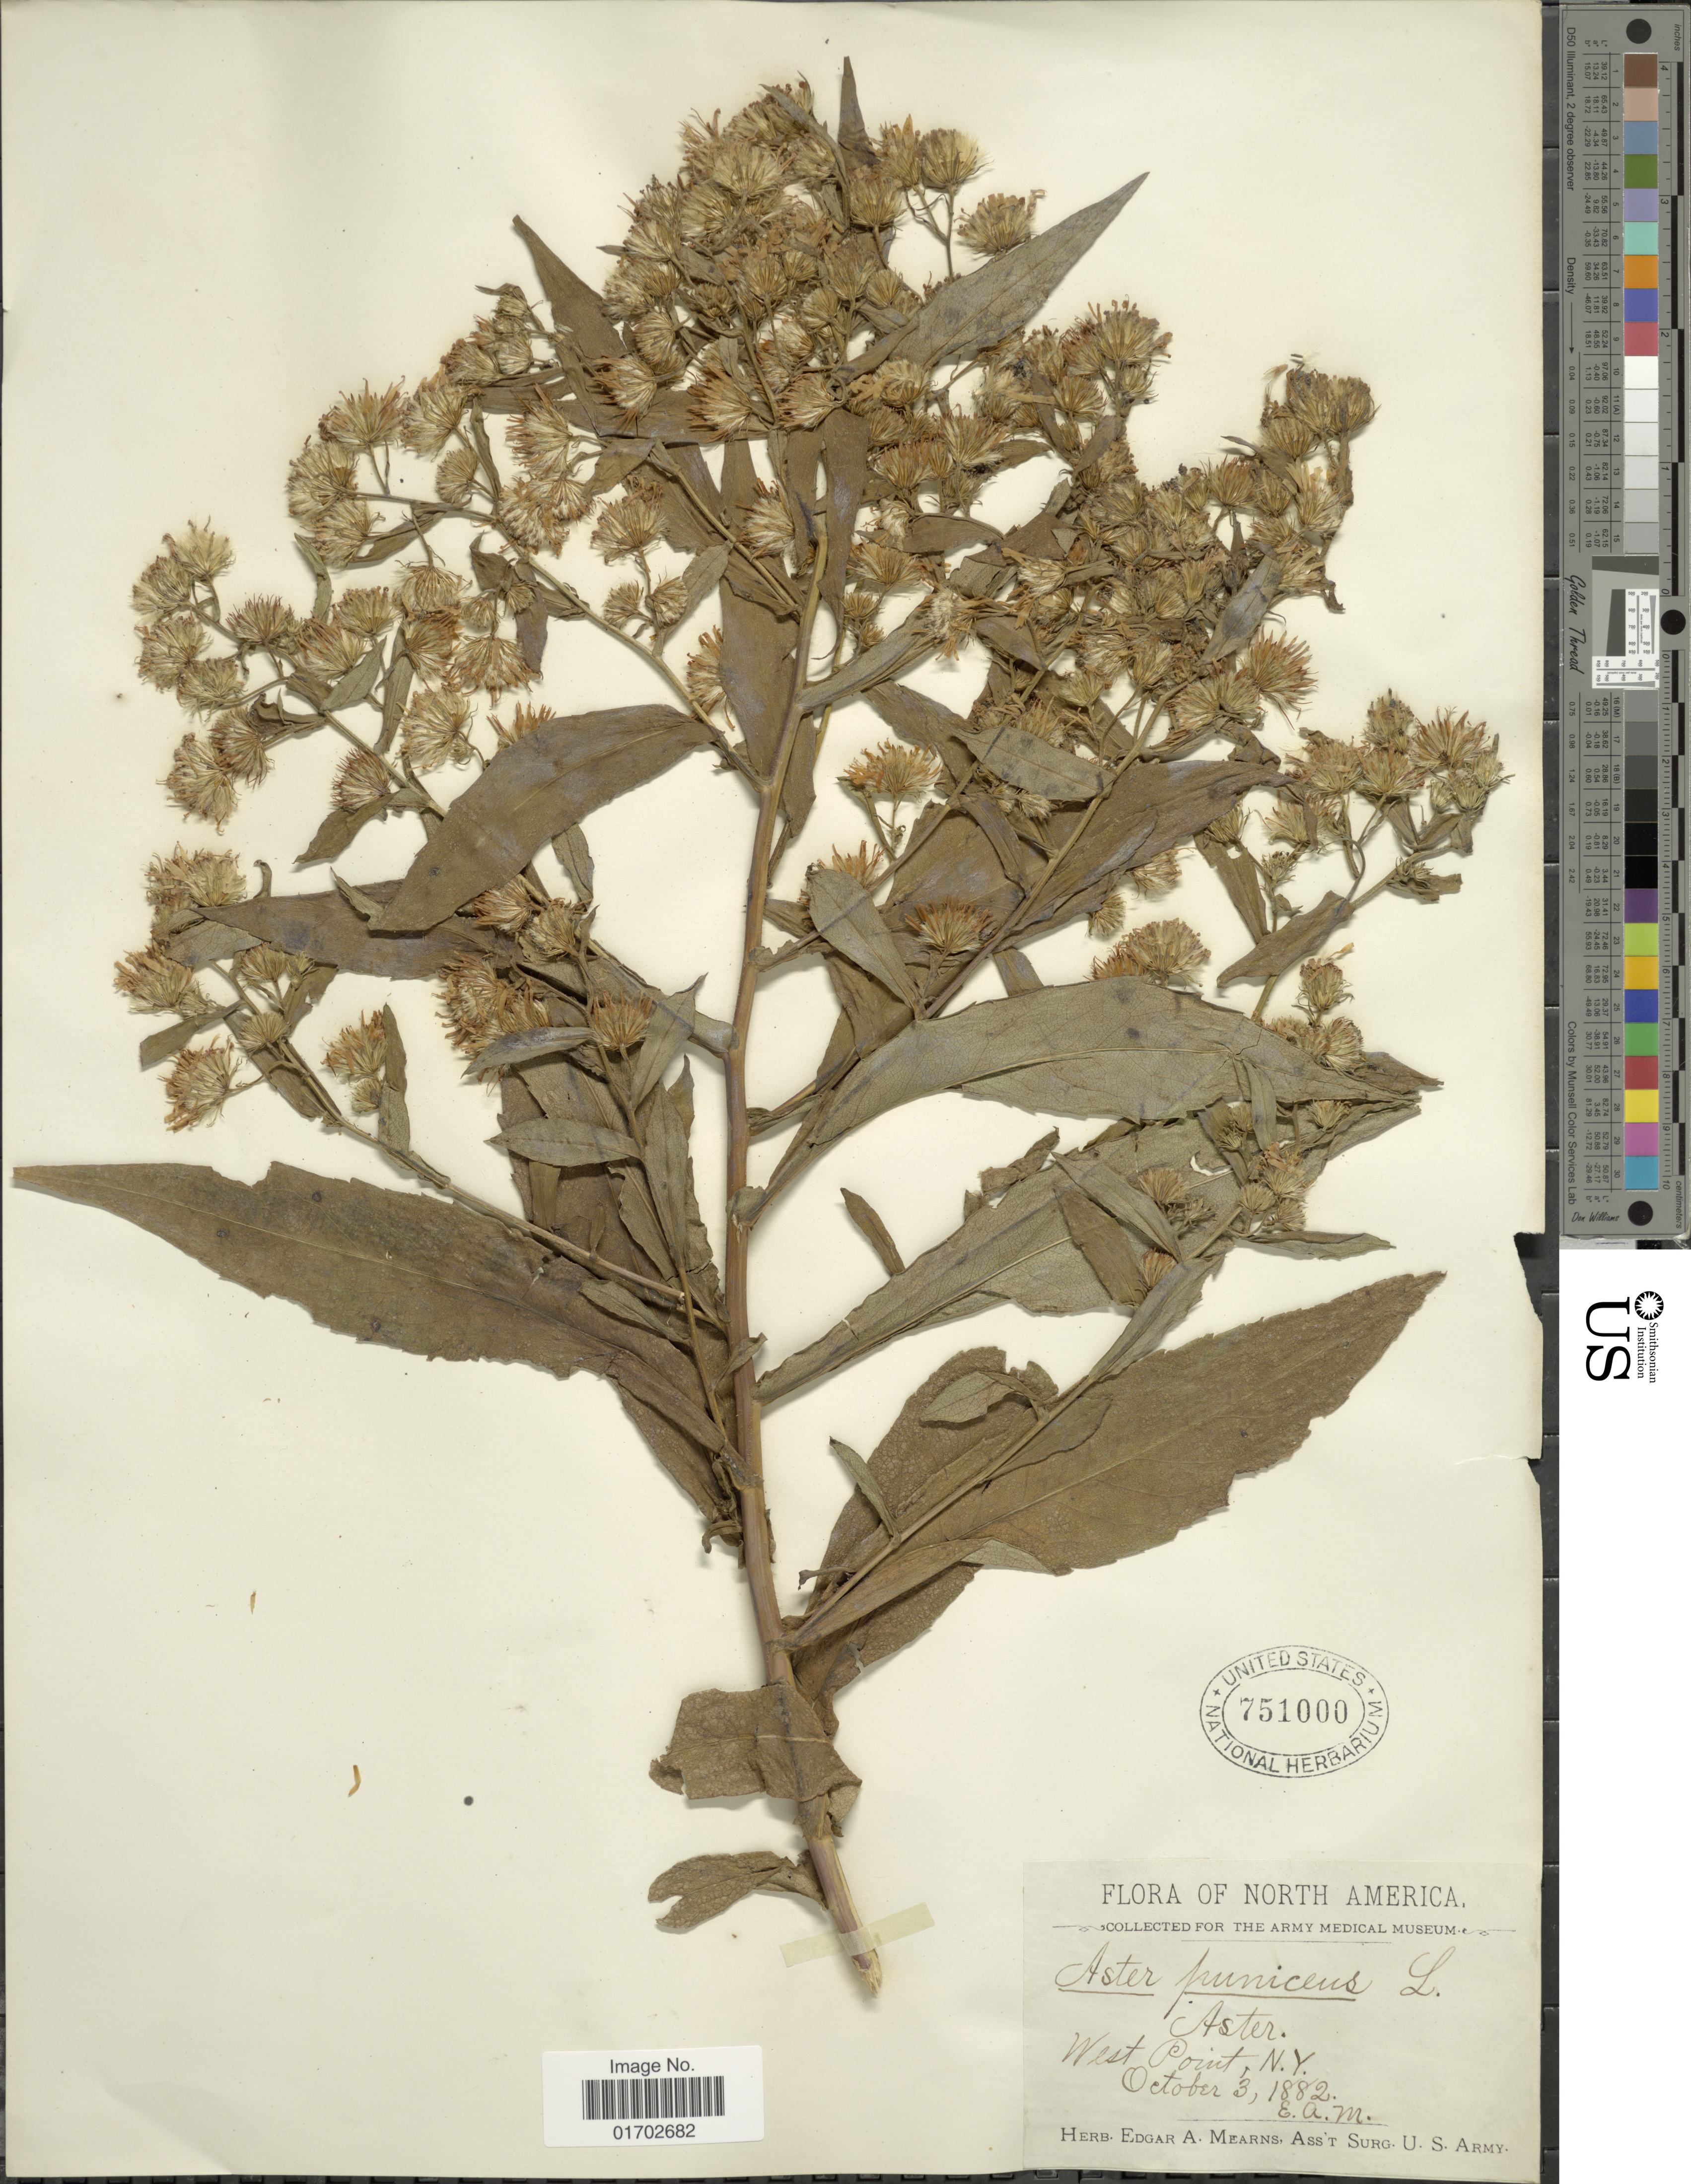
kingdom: Plantae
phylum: Tracheophyta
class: Magnoliopsida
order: Asterales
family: Asteraceae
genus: Symphyotrichum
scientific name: Symphyotrichum puniceum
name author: (L.) Á. Löve & D. Löve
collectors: E. A. Mearns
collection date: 1882-10-03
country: United States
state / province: New York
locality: West Point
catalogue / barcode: US 751000